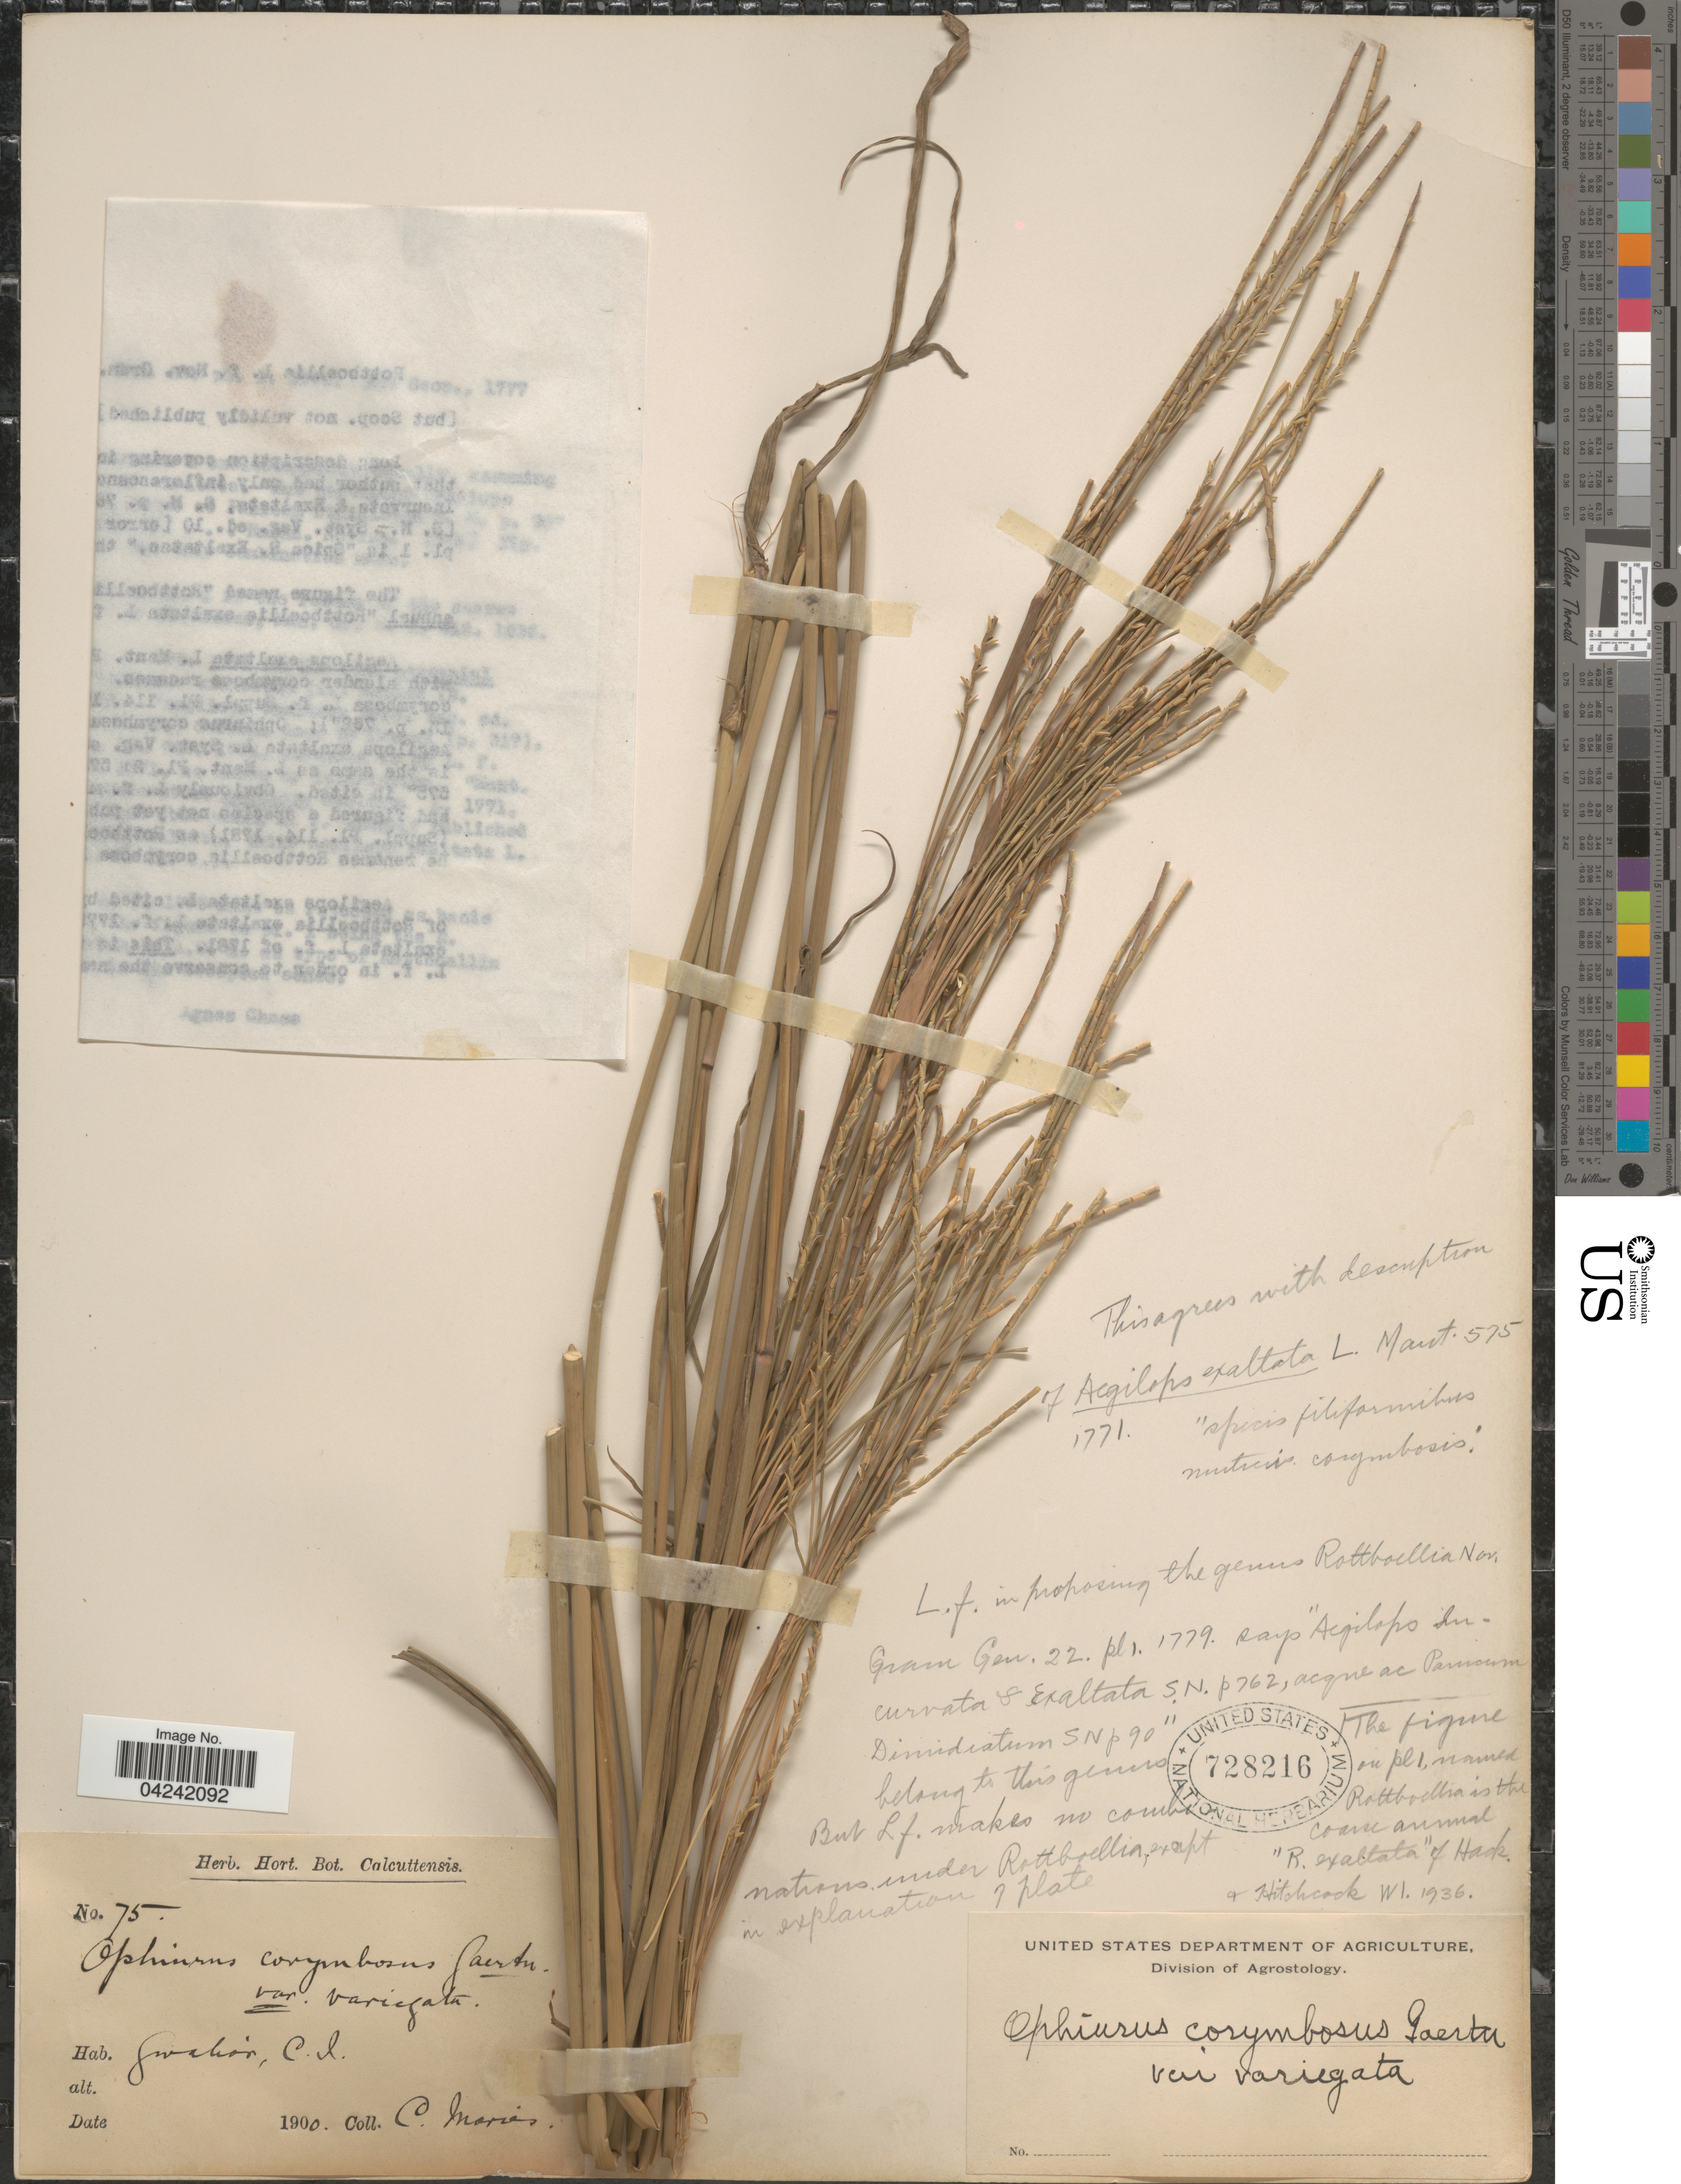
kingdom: Plantae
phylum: Tracheophyta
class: Liliopsida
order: Poales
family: Poaceae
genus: Ophiuros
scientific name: Ophiuros exaltatus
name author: (L.) Kuntze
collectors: C. Maries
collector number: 75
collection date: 1900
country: India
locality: Gwalior, C. I.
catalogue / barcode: US 728216